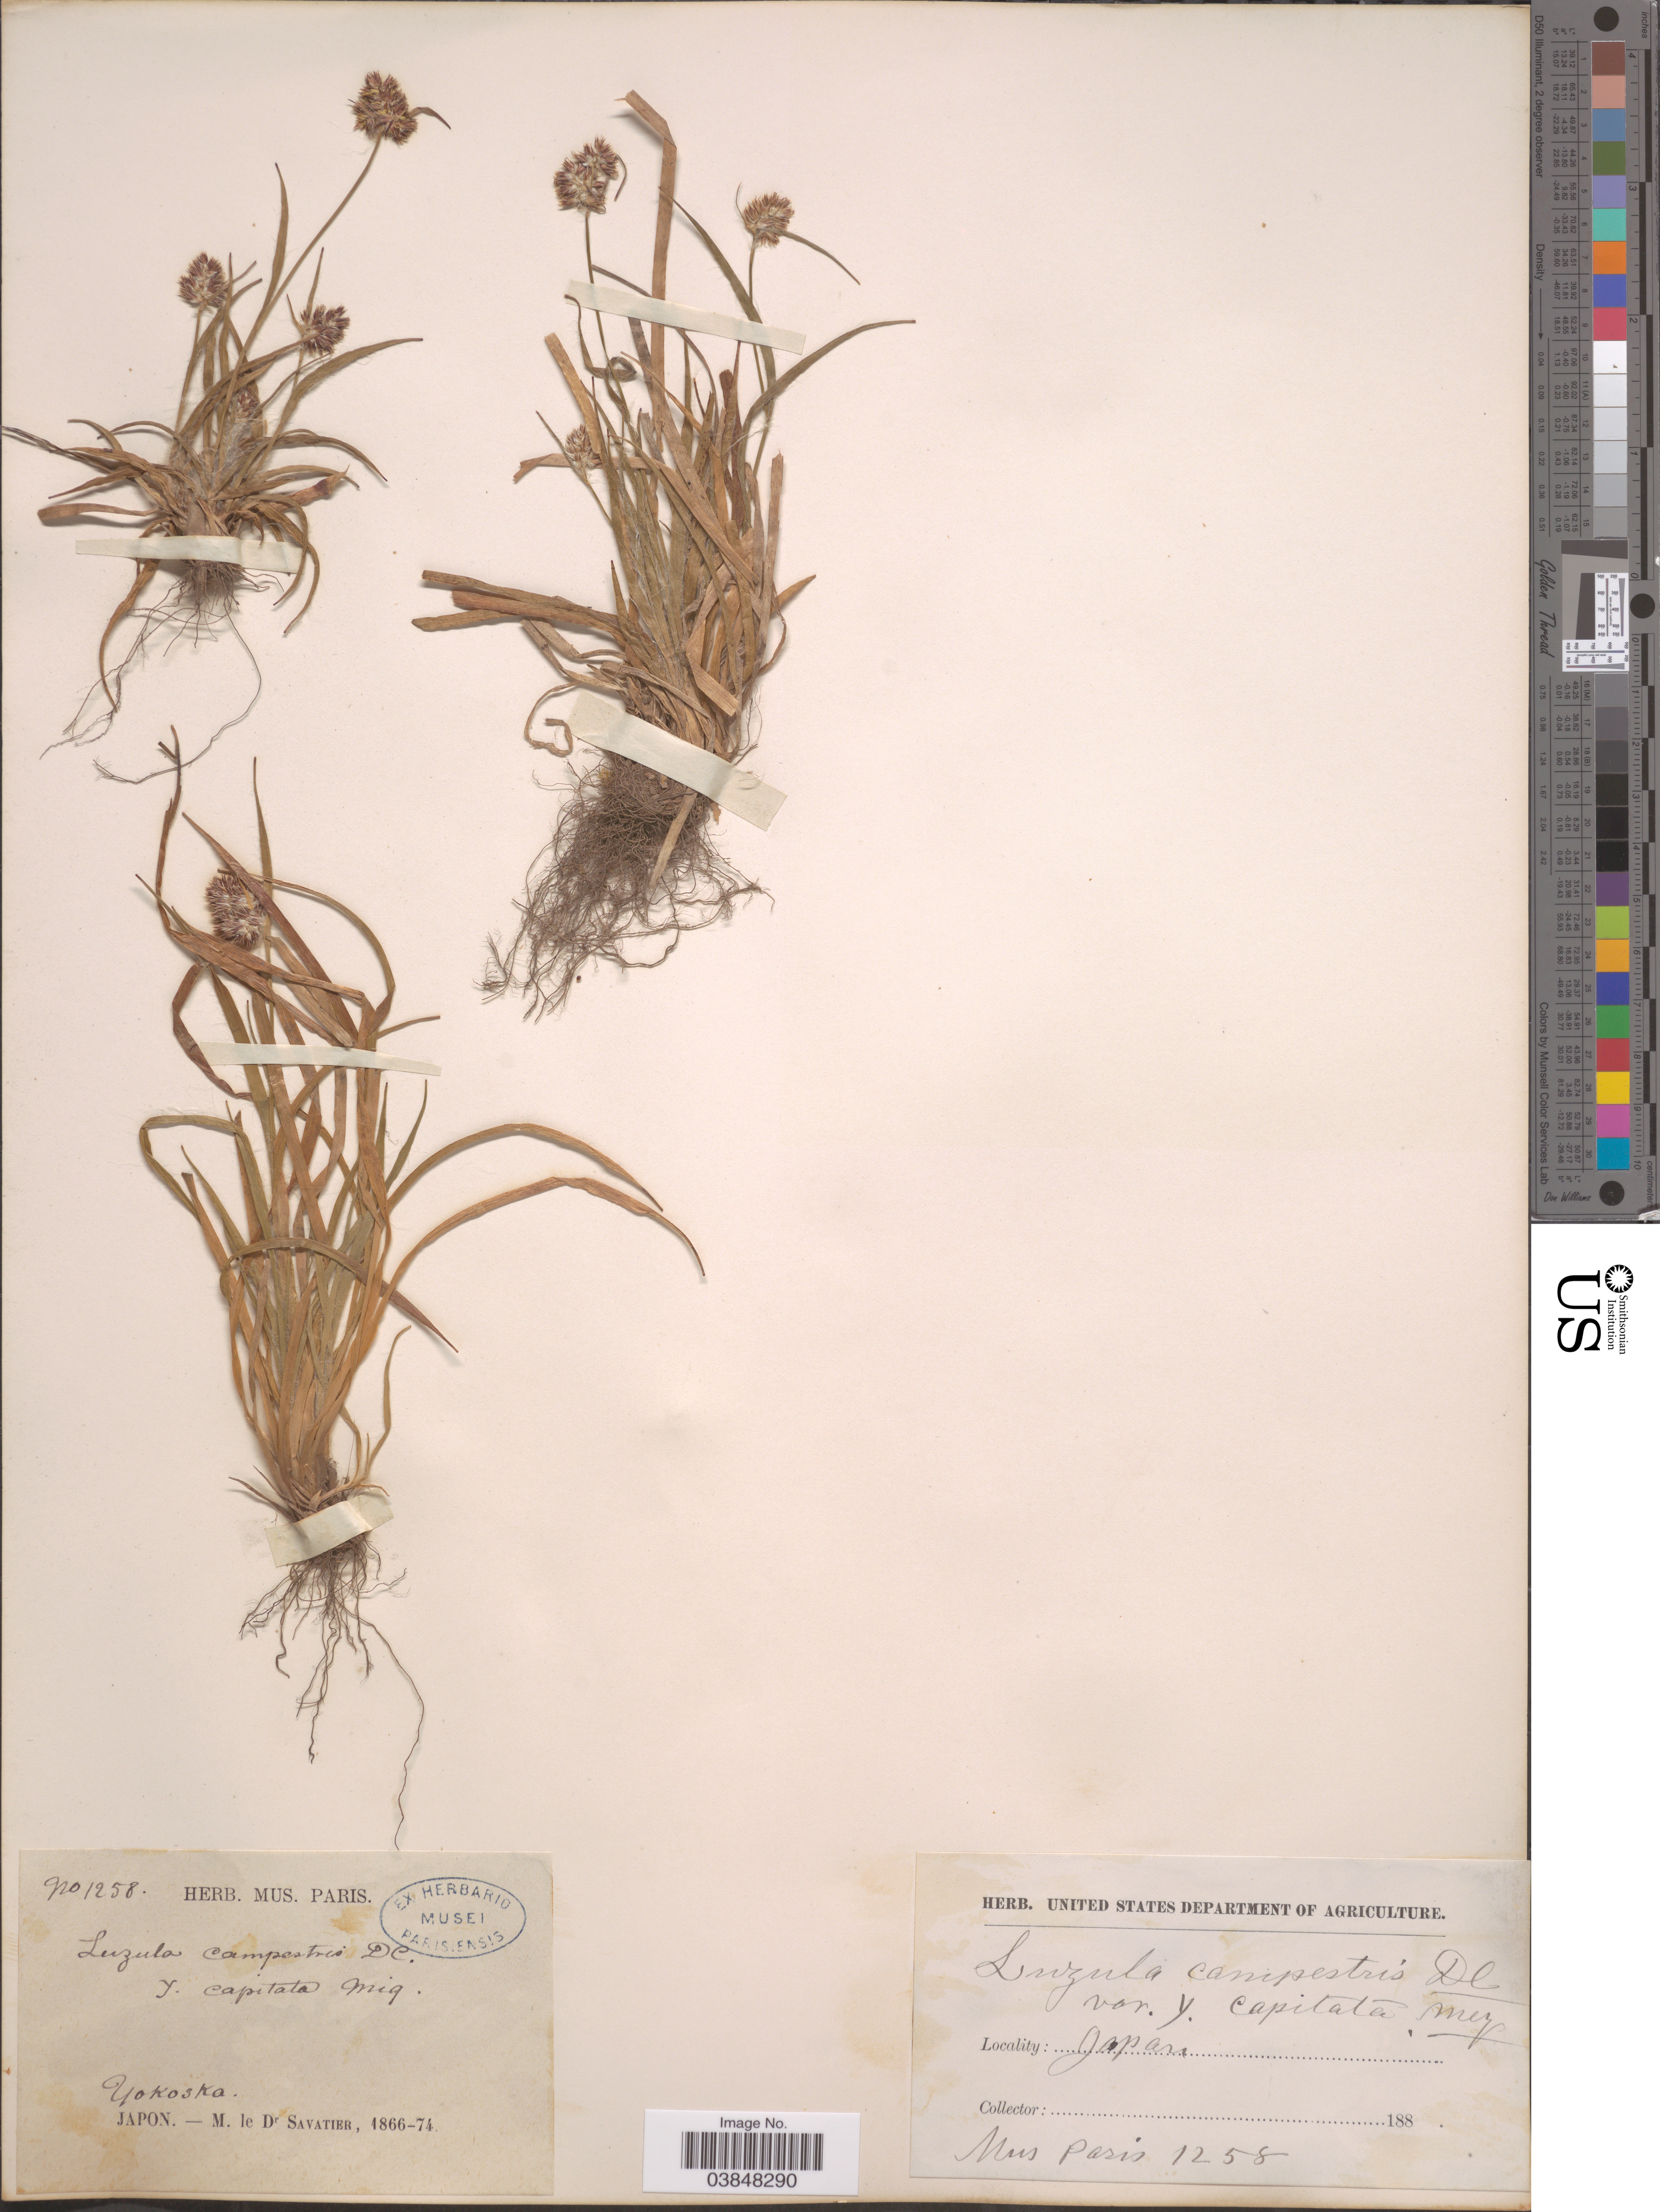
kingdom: Plantae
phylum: Tracheophyta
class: Liliopsida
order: Poales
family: Juncaceae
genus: Luzula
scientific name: Luzula capitata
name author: (Miq. ex Franch. & Sav.) Kom.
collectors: M. Savatier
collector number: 1258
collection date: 1866/1874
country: Japan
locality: Yokoska.